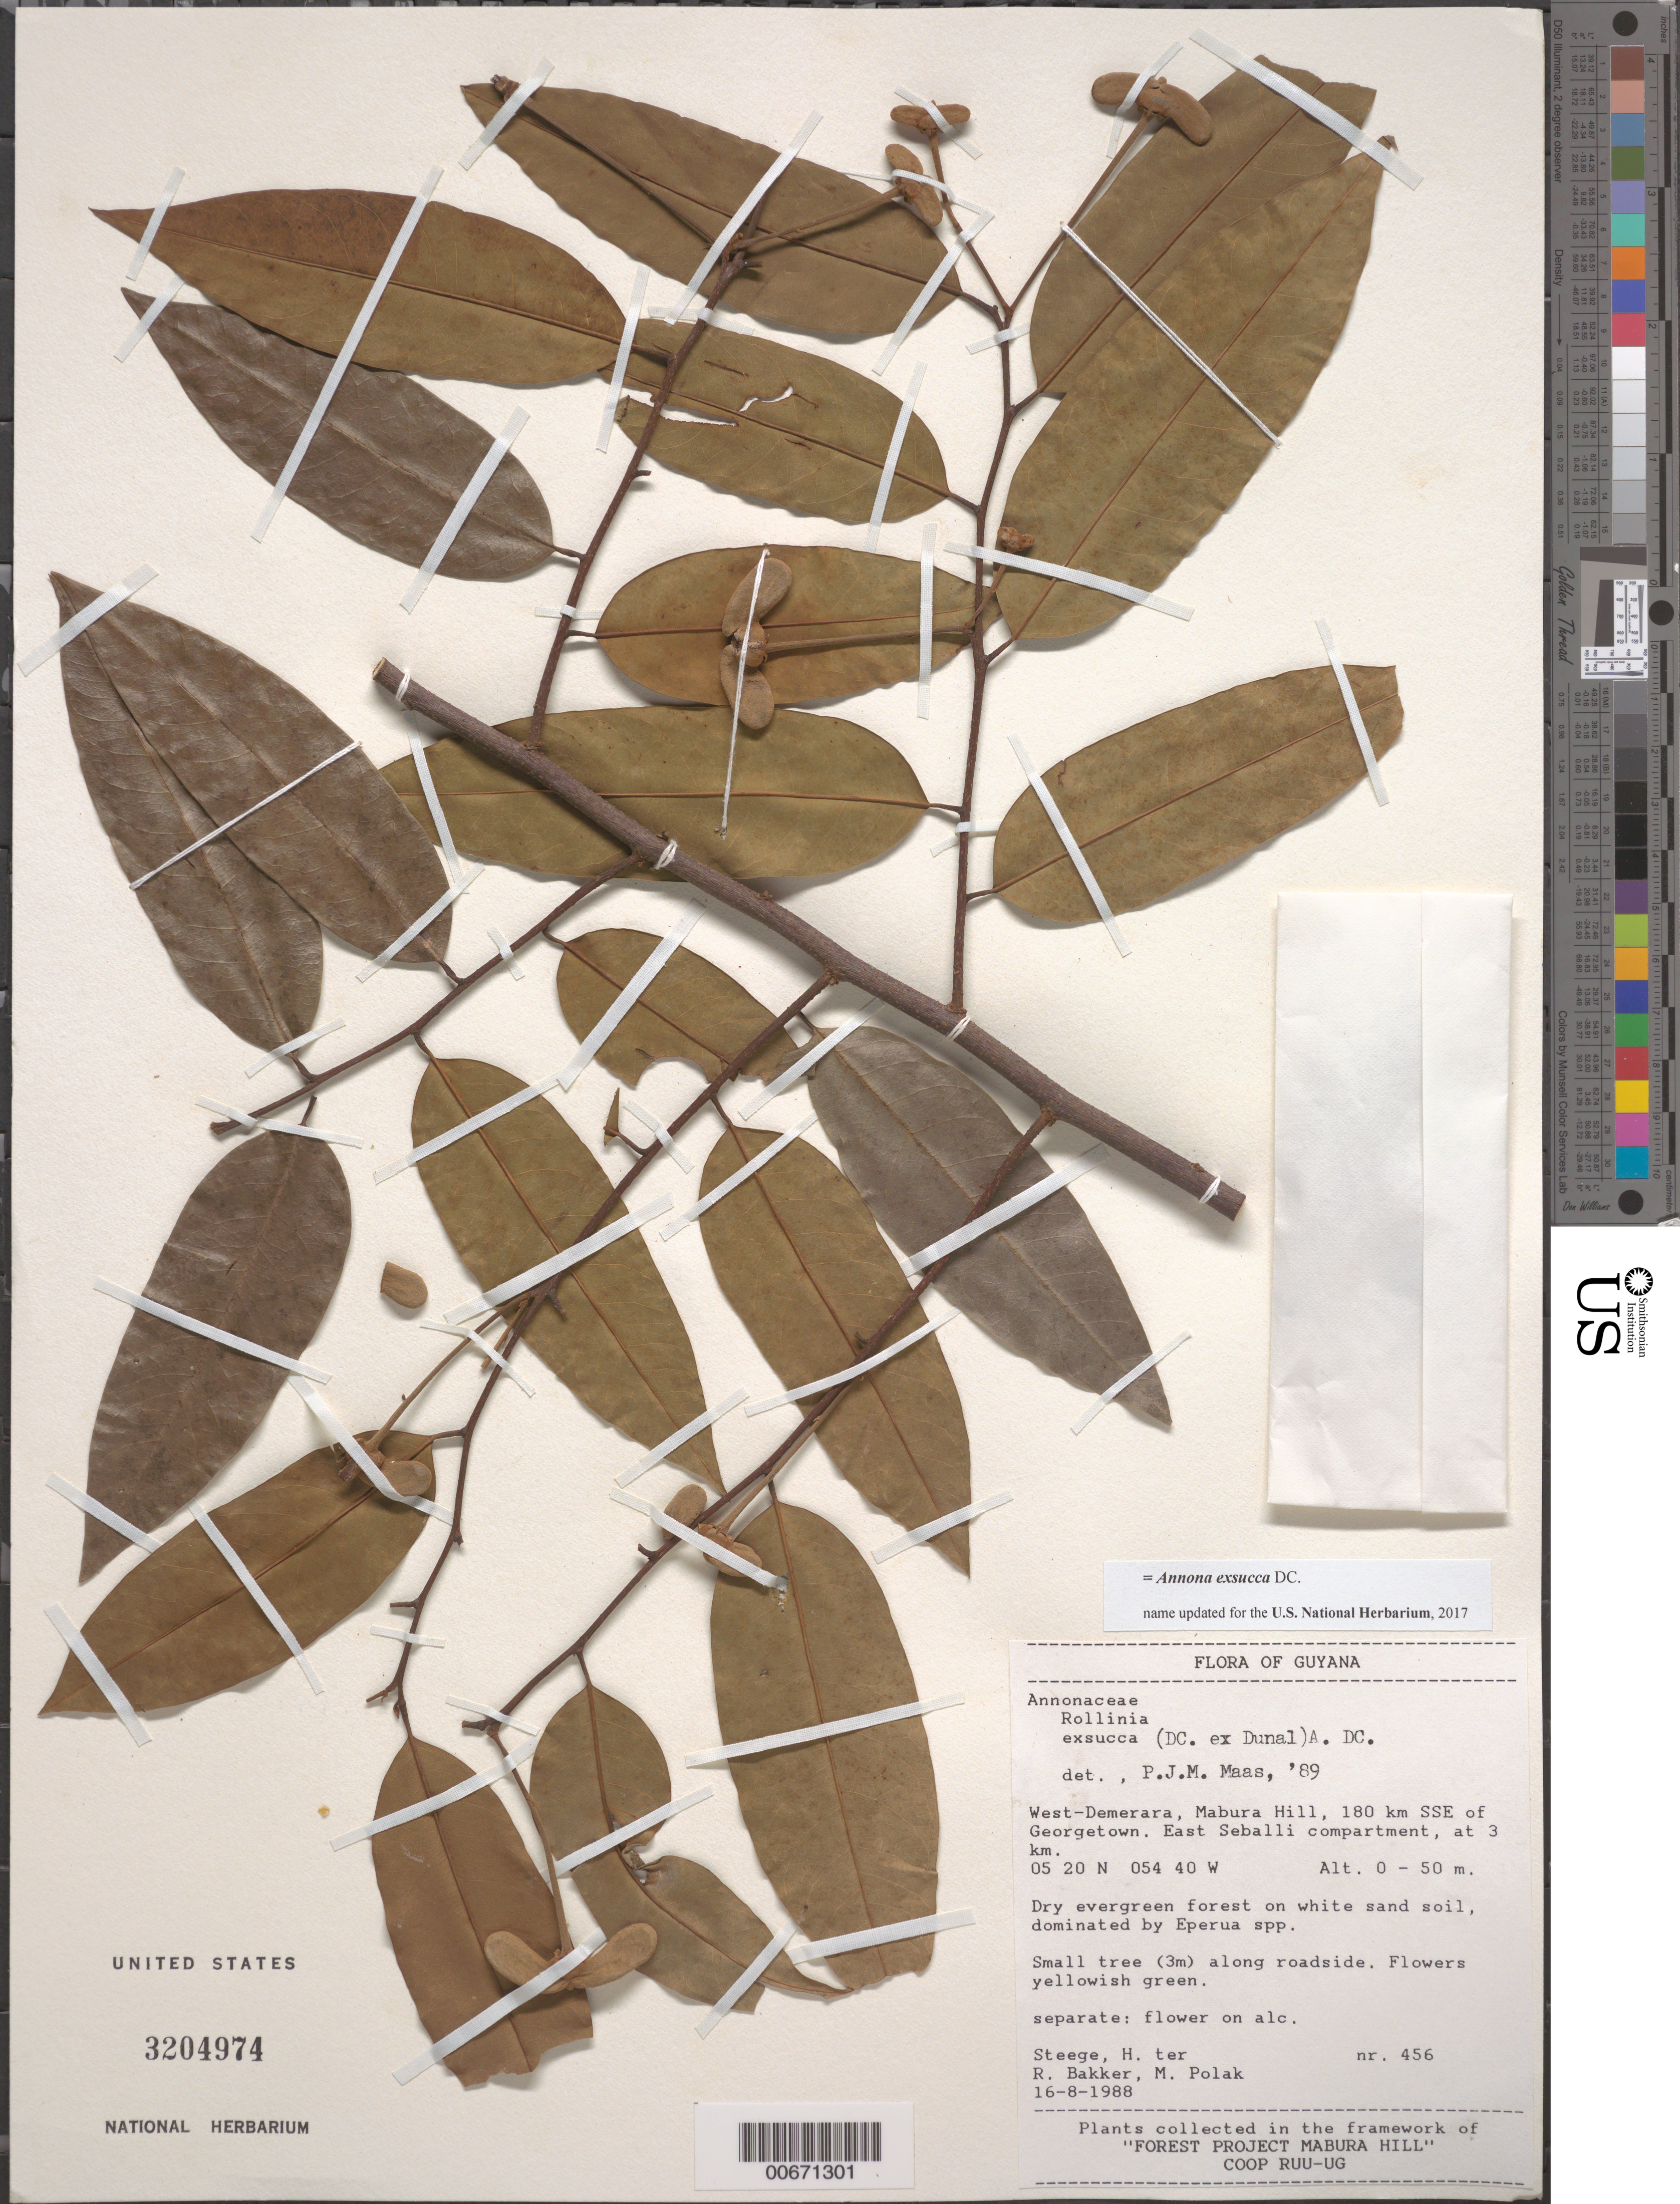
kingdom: Plantae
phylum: Tracheophyta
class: Magnoliopsida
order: Magnoliales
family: Annonaceae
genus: Annona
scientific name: Annona exsucca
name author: DC. ex Dunal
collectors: H. ter Steege, R. Bakker & K. Polák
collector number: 456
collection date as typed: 16-Aug-88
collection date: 1988-08-16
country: Guyana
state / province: U. Demerara-Berbice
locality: Mabura Hill, 180 km SSE of Georgetown, East Seballi compartment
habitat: Dry evergreen forest on white sand soil dominated by Eperua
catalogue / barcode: US 2304974